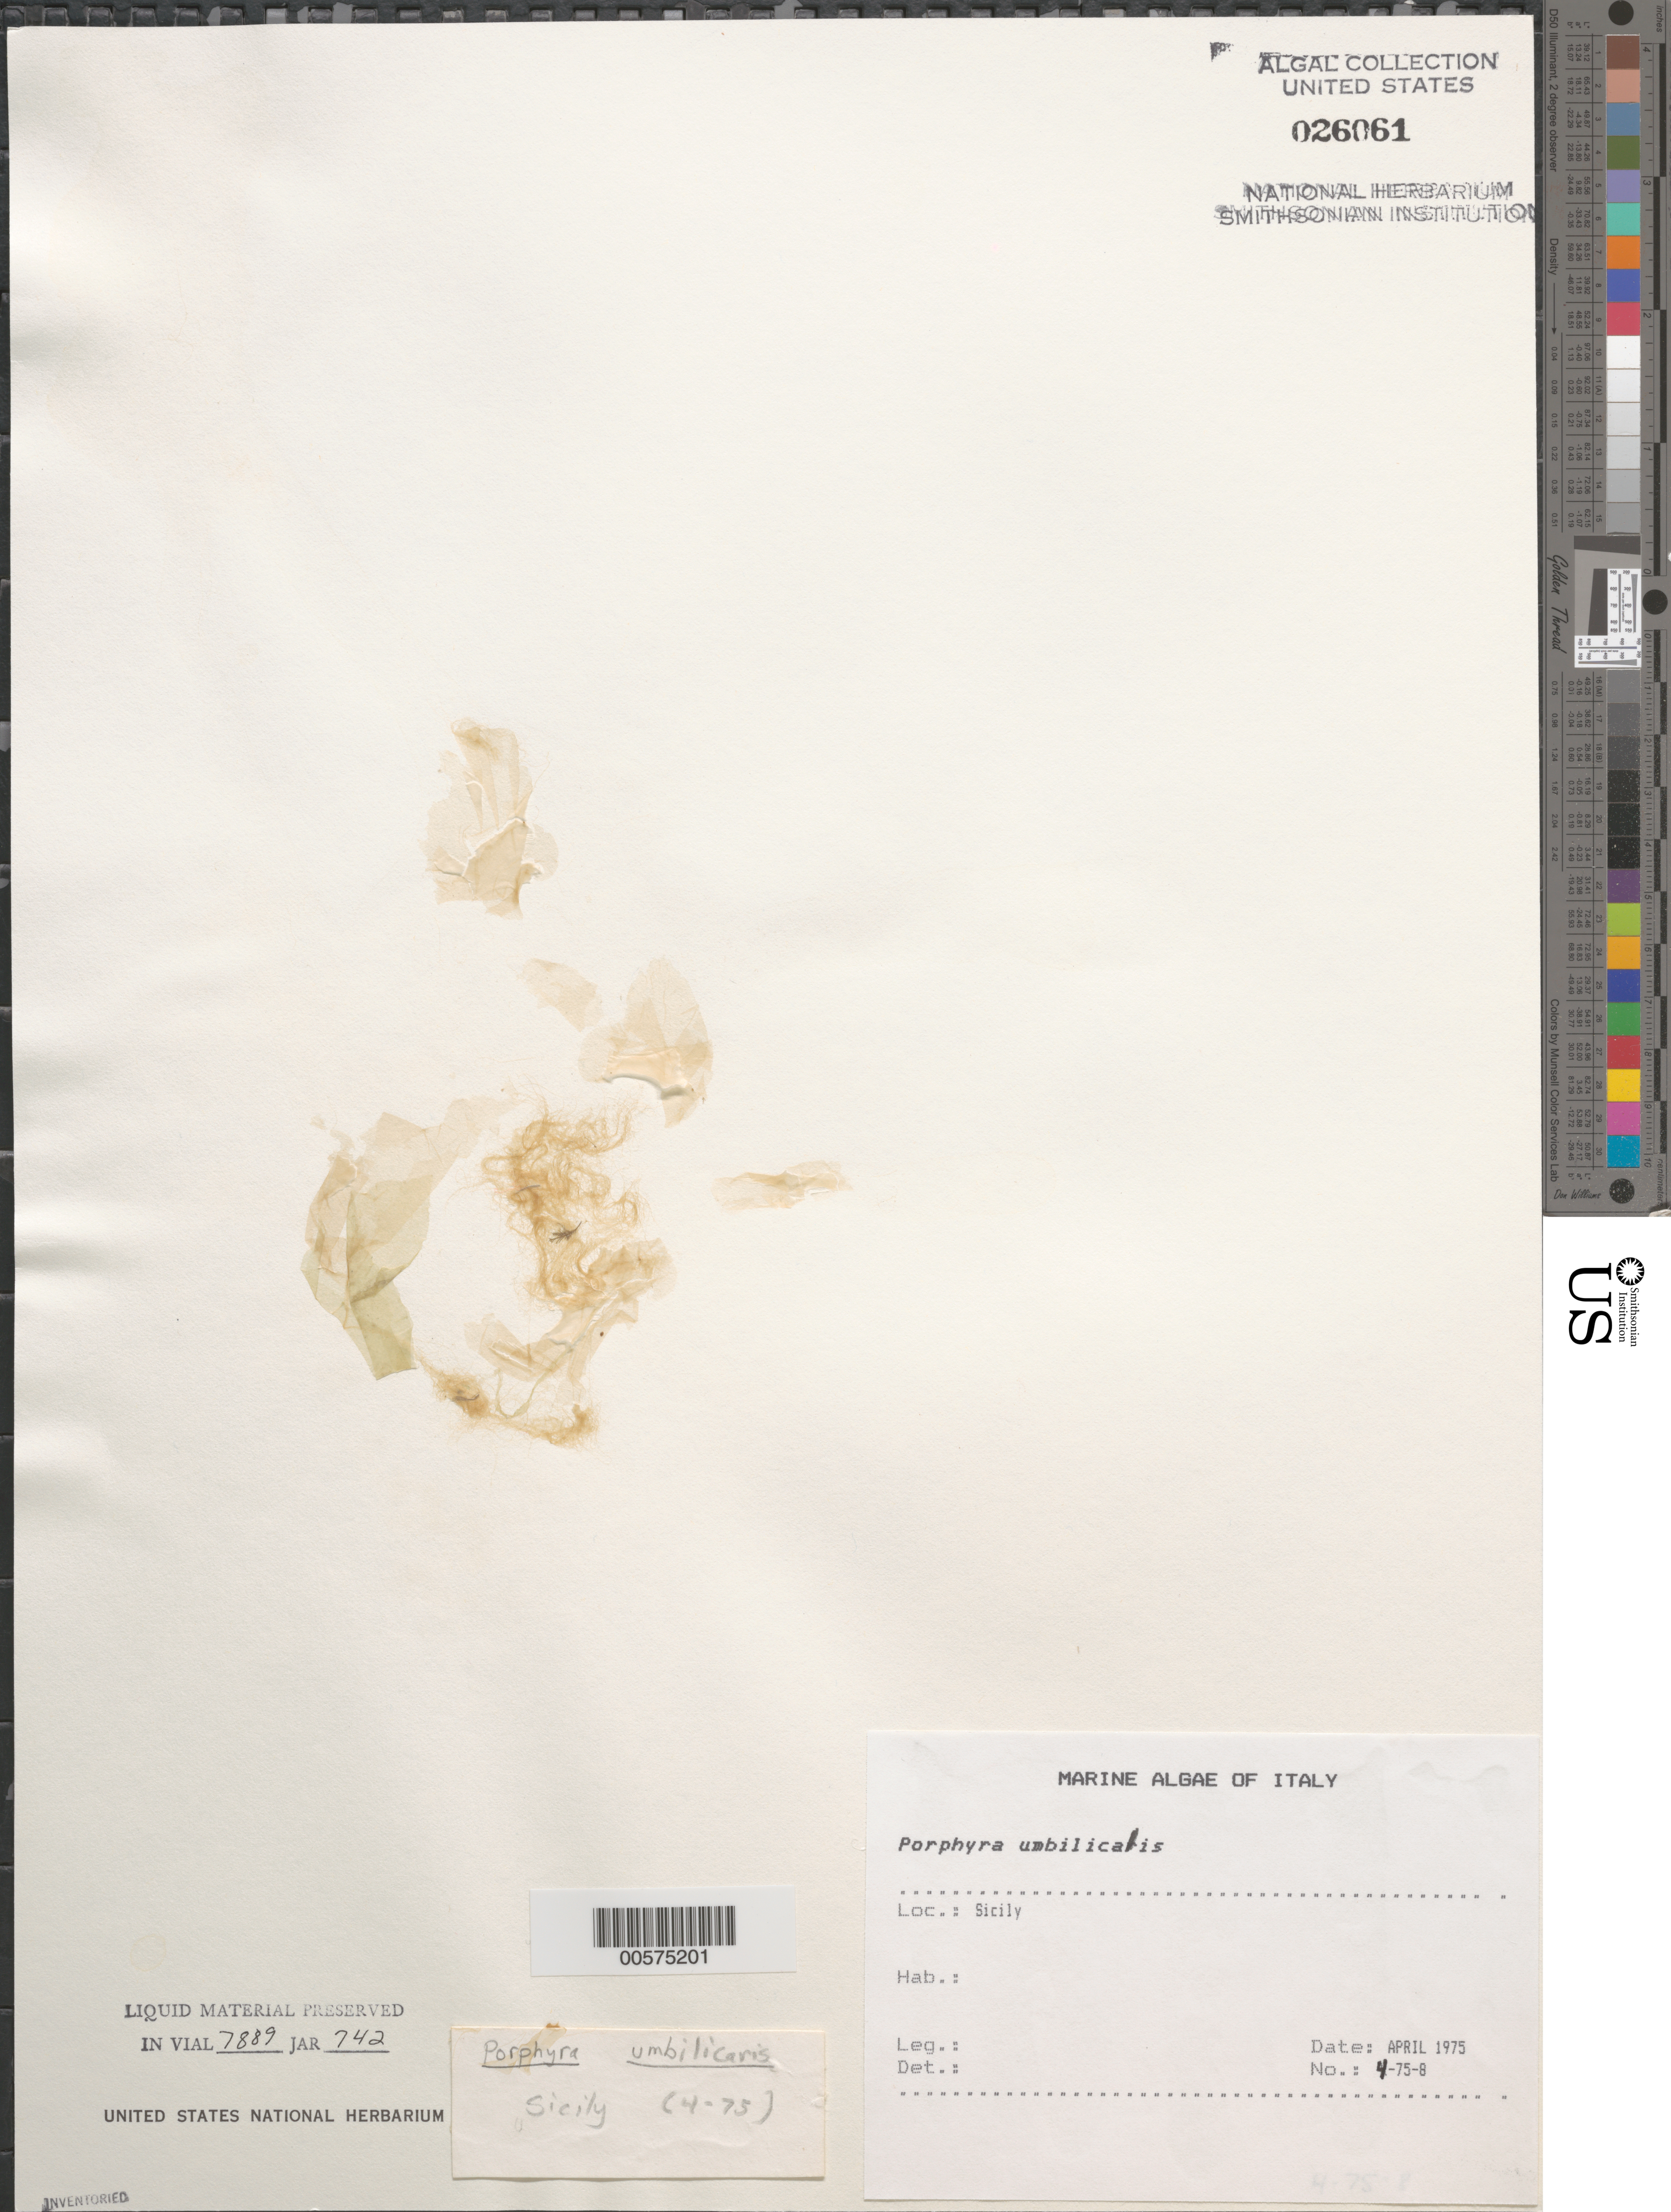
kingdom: Plantae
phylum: Rhodophyta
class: Bangiophyceae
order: Bangiales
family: Bangiaceae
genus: Porphyra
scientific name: Porphyra umbilicalis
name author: Kütz.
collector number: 4-75-8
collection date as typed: Apr 1975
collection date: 1975-04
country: Italy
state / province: Siciliana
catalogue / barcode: US 26061